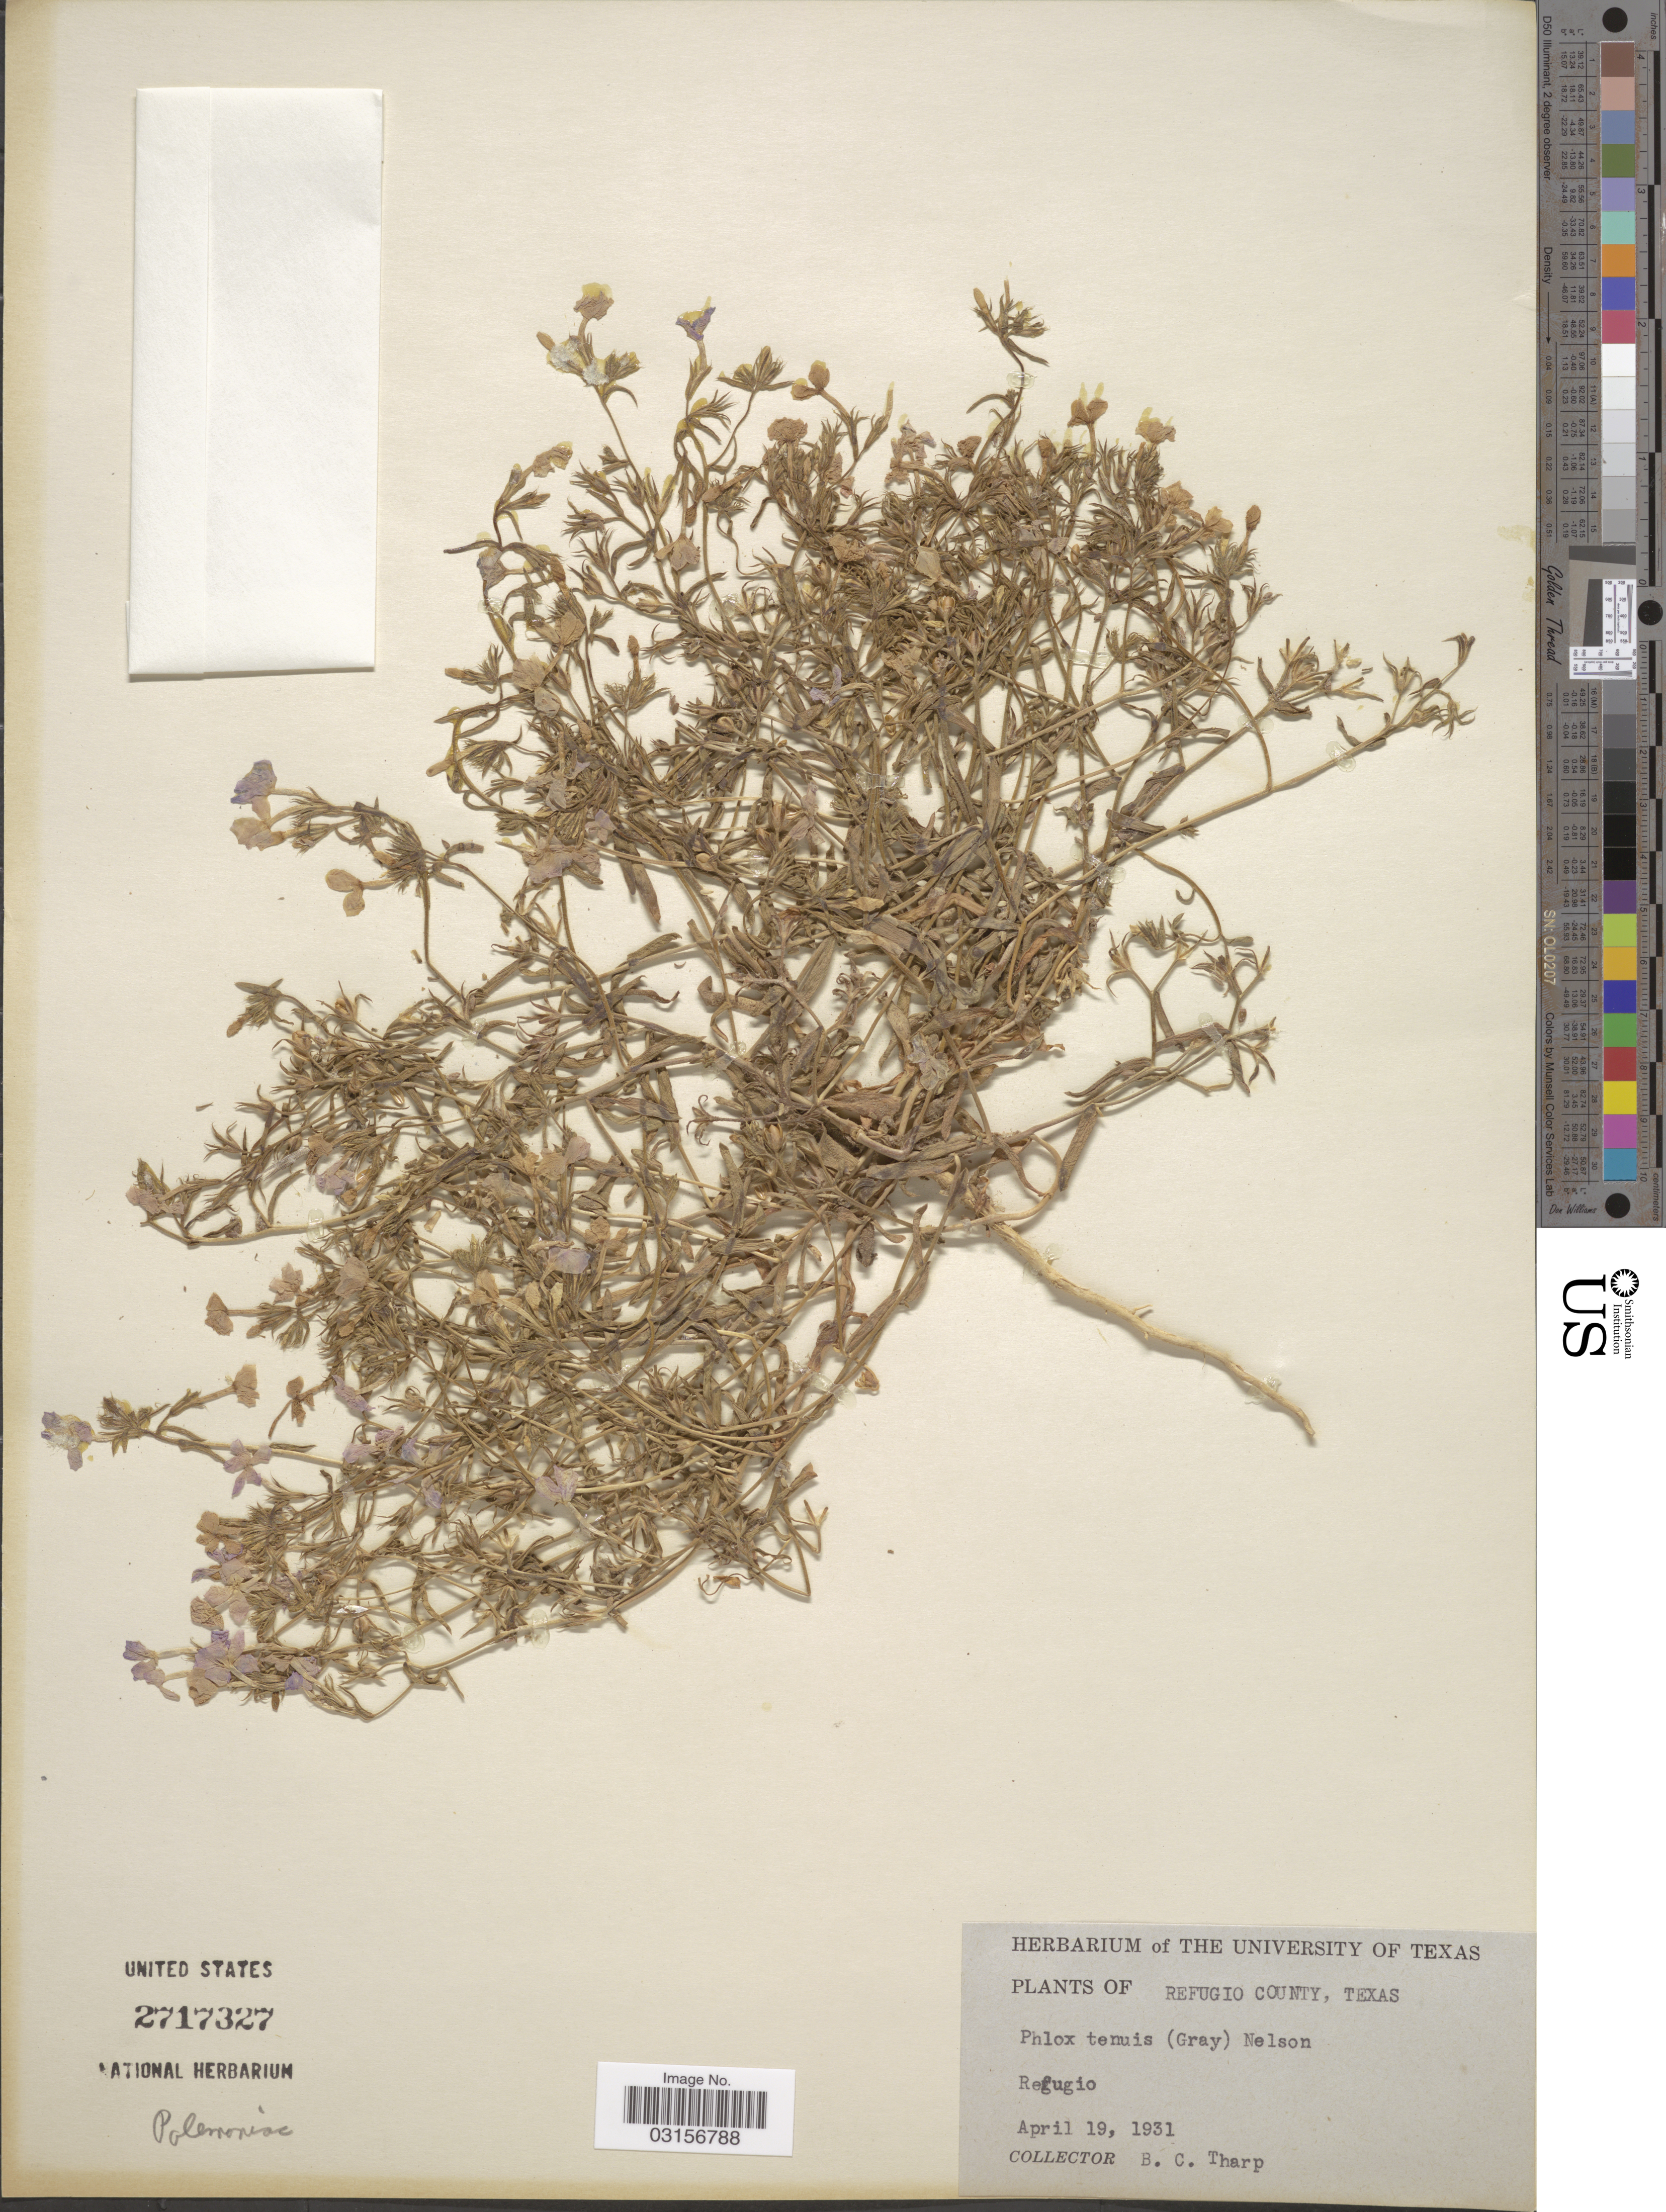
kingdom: Plantae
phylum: Tracheophyta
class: Magnoliopsida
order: Ericales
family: Polemoniaceae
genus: Phlox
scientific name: Phlox cuspidata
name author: Scheele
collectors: B. C. Tharp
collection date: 1931-04-19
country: United States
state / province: Texas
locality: Refugio County, Texas, Refugio.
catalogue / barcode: US 2717327